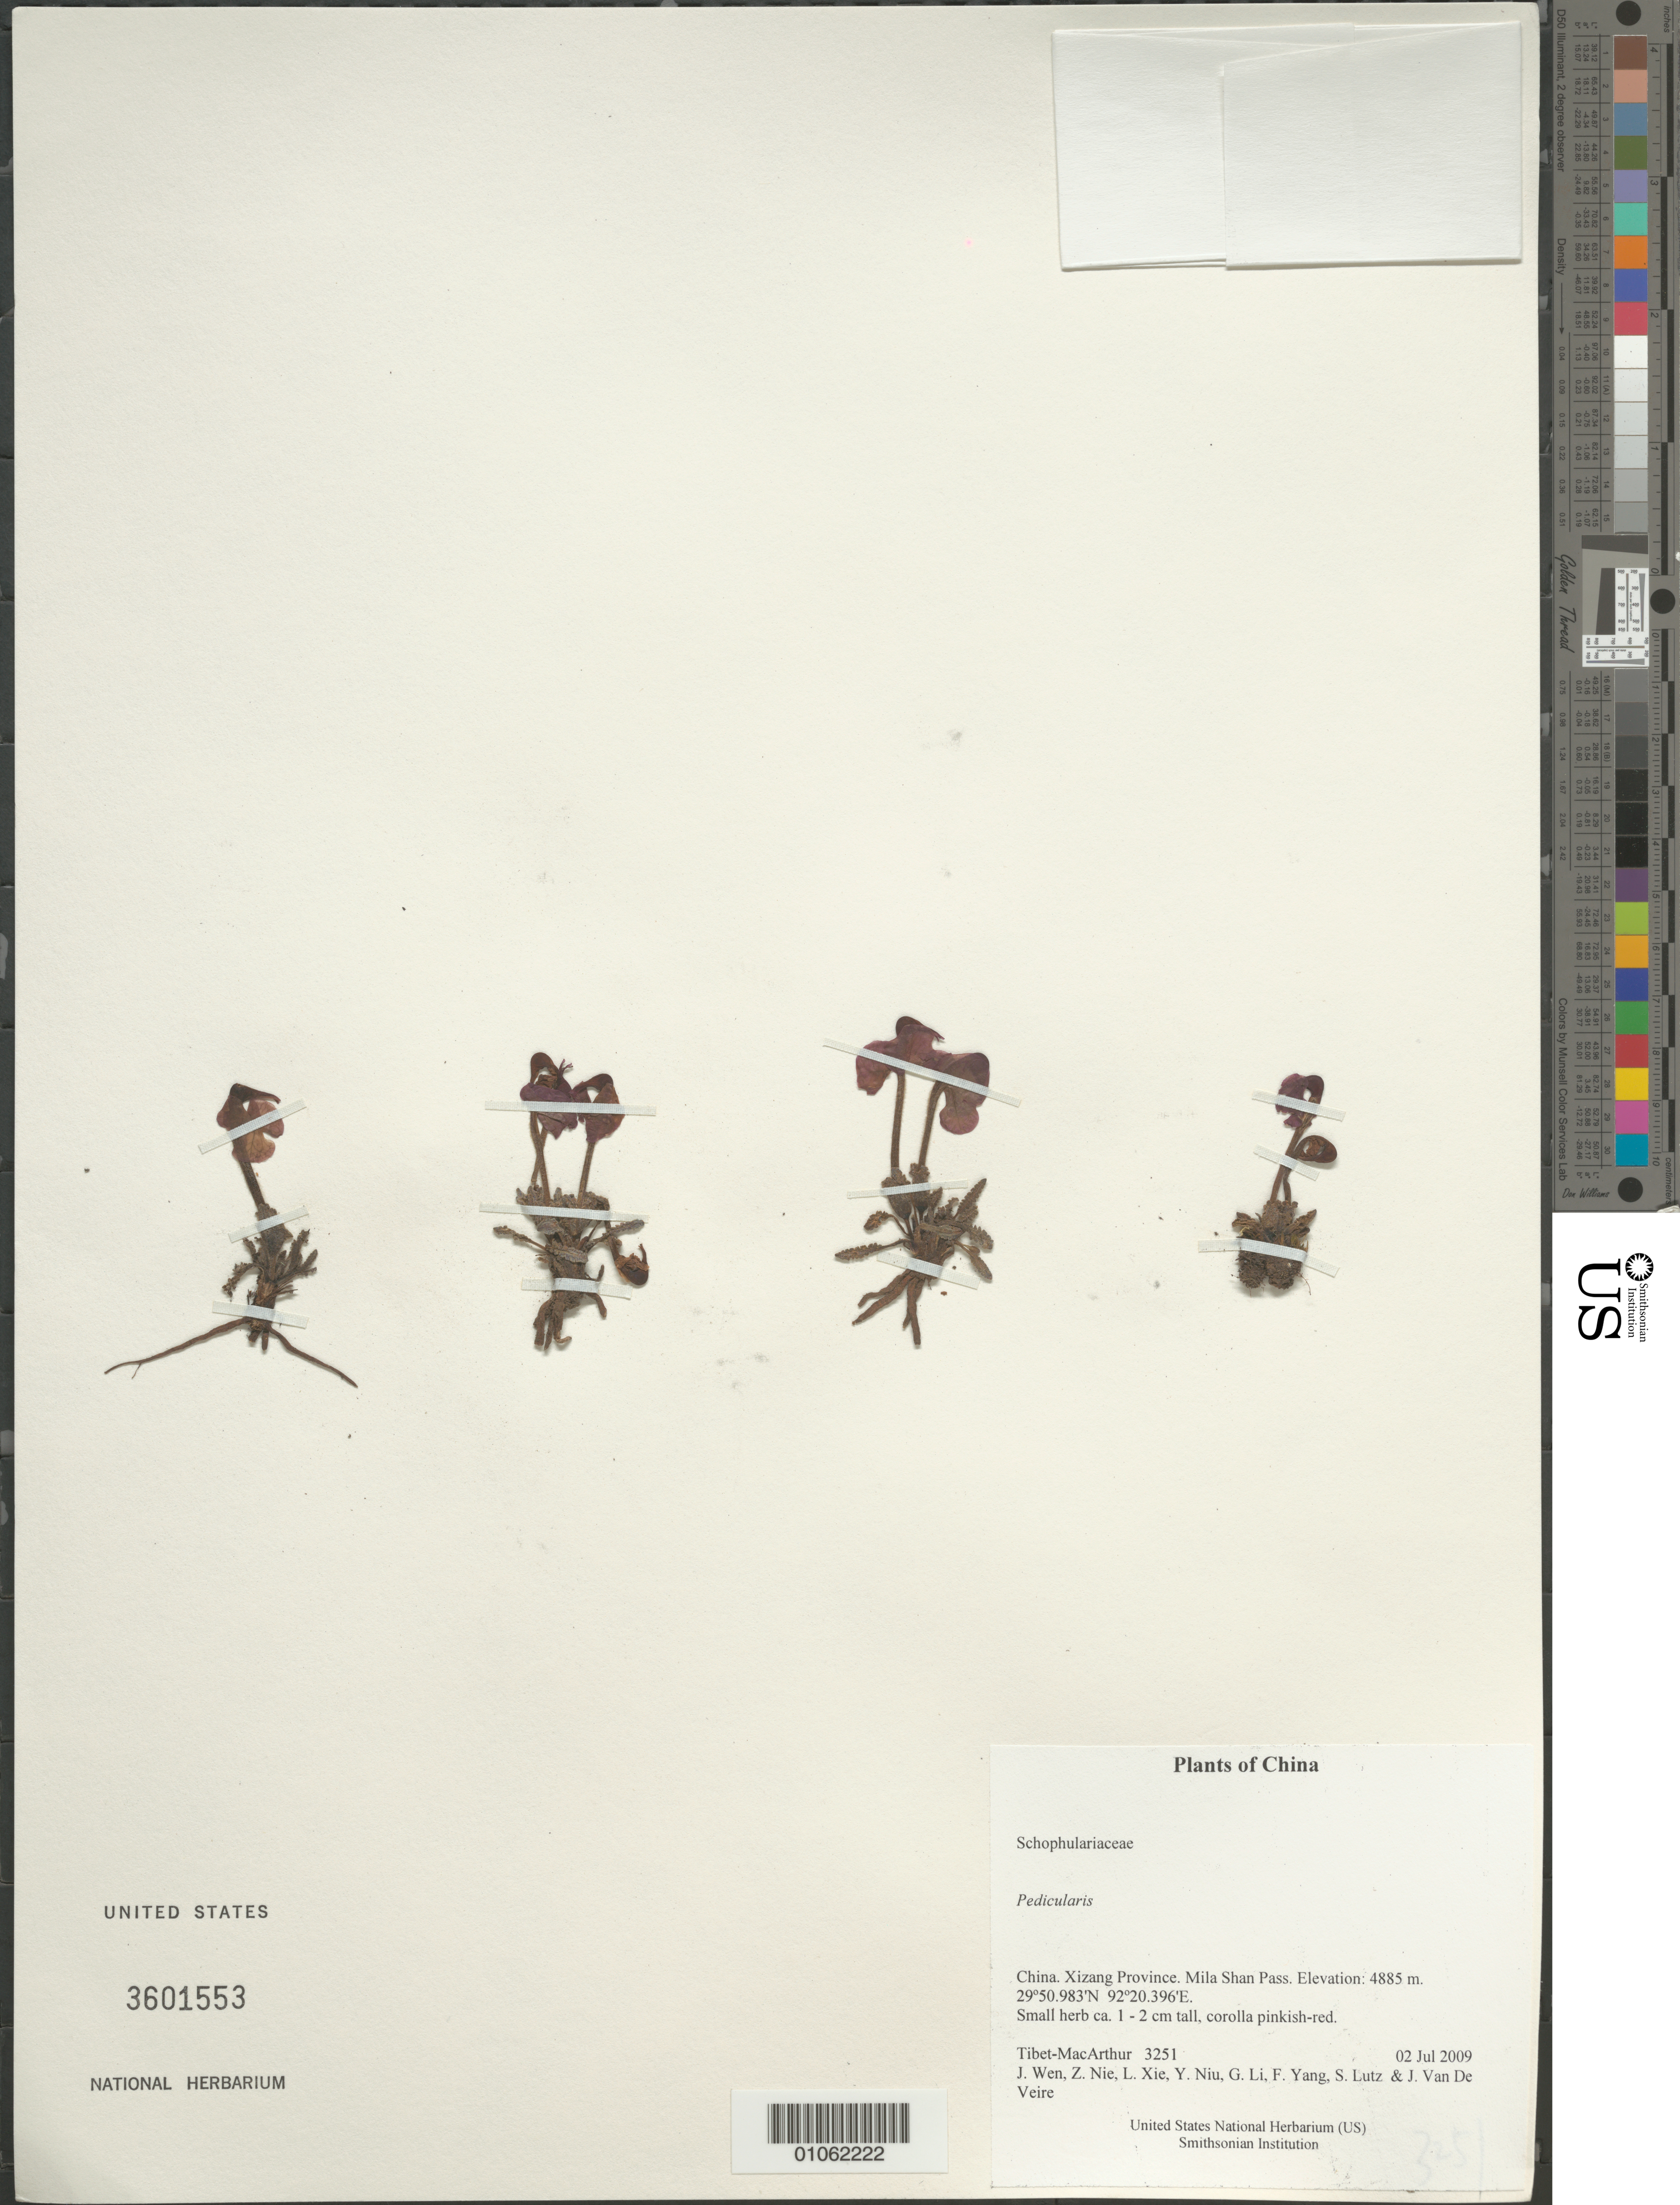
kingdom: Plantae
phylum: Tracheophyta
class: Magnoliopsida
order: Lamiales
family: Orobanchaceae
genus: Pedicularis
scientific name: Pedicularis sp.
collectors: Tibet-MacArthur, J. Wen, Z. Nie, L. Xie, Y. Niu, G. Li, F. Yang, S. Lutz & J. Van De Veire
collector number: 3251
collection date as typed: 02 Jul 2009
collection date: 2009-07-02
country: China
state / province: Xizang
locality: Mila Shan Pass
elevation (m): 4885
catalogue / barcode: US 3601553